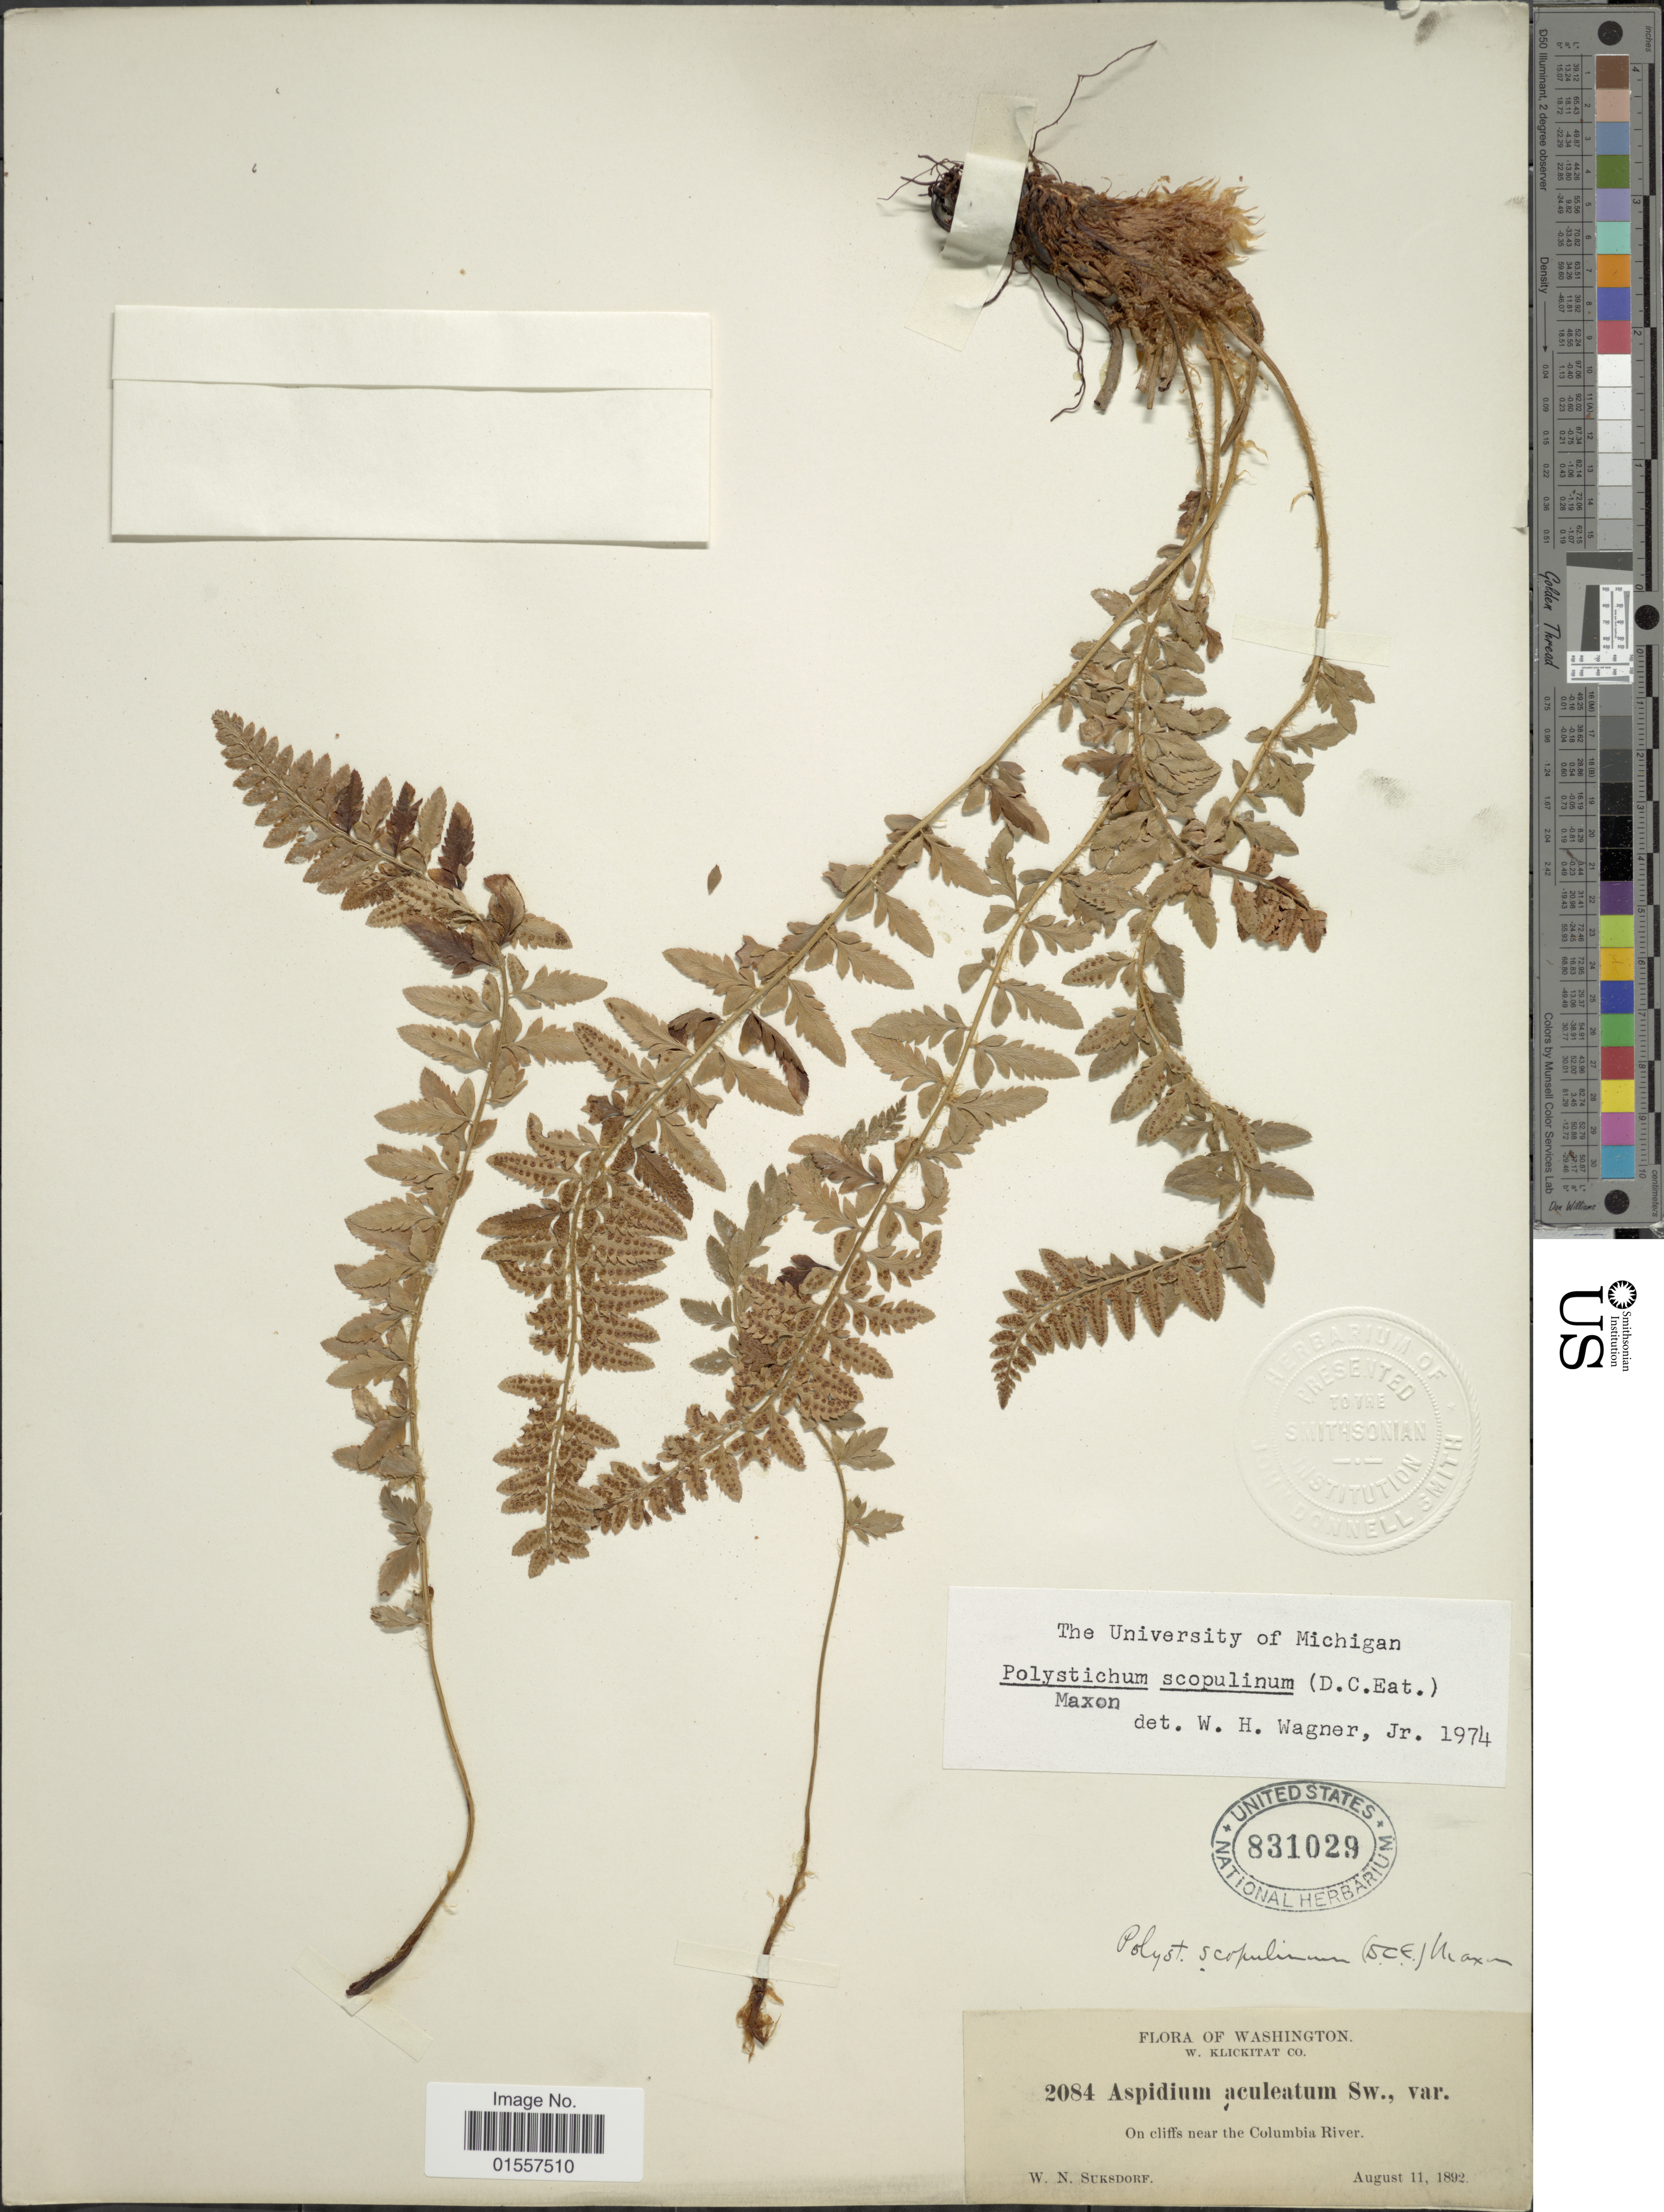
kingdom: Plantae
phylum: Tracheophyta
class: Polypodiopsida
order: Polypodiales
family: Dryopteridaceae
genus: Polystichum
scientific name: Polystichum scopulinum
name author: (D.C. Eaton) Maxon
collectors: W. N. Suksdorf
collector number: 2084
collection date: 1892-08-11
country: United States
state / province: Washington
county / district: Klickitat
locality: W. Klickitat Co., on cliffs near the Columbia River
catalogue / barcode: US 831029